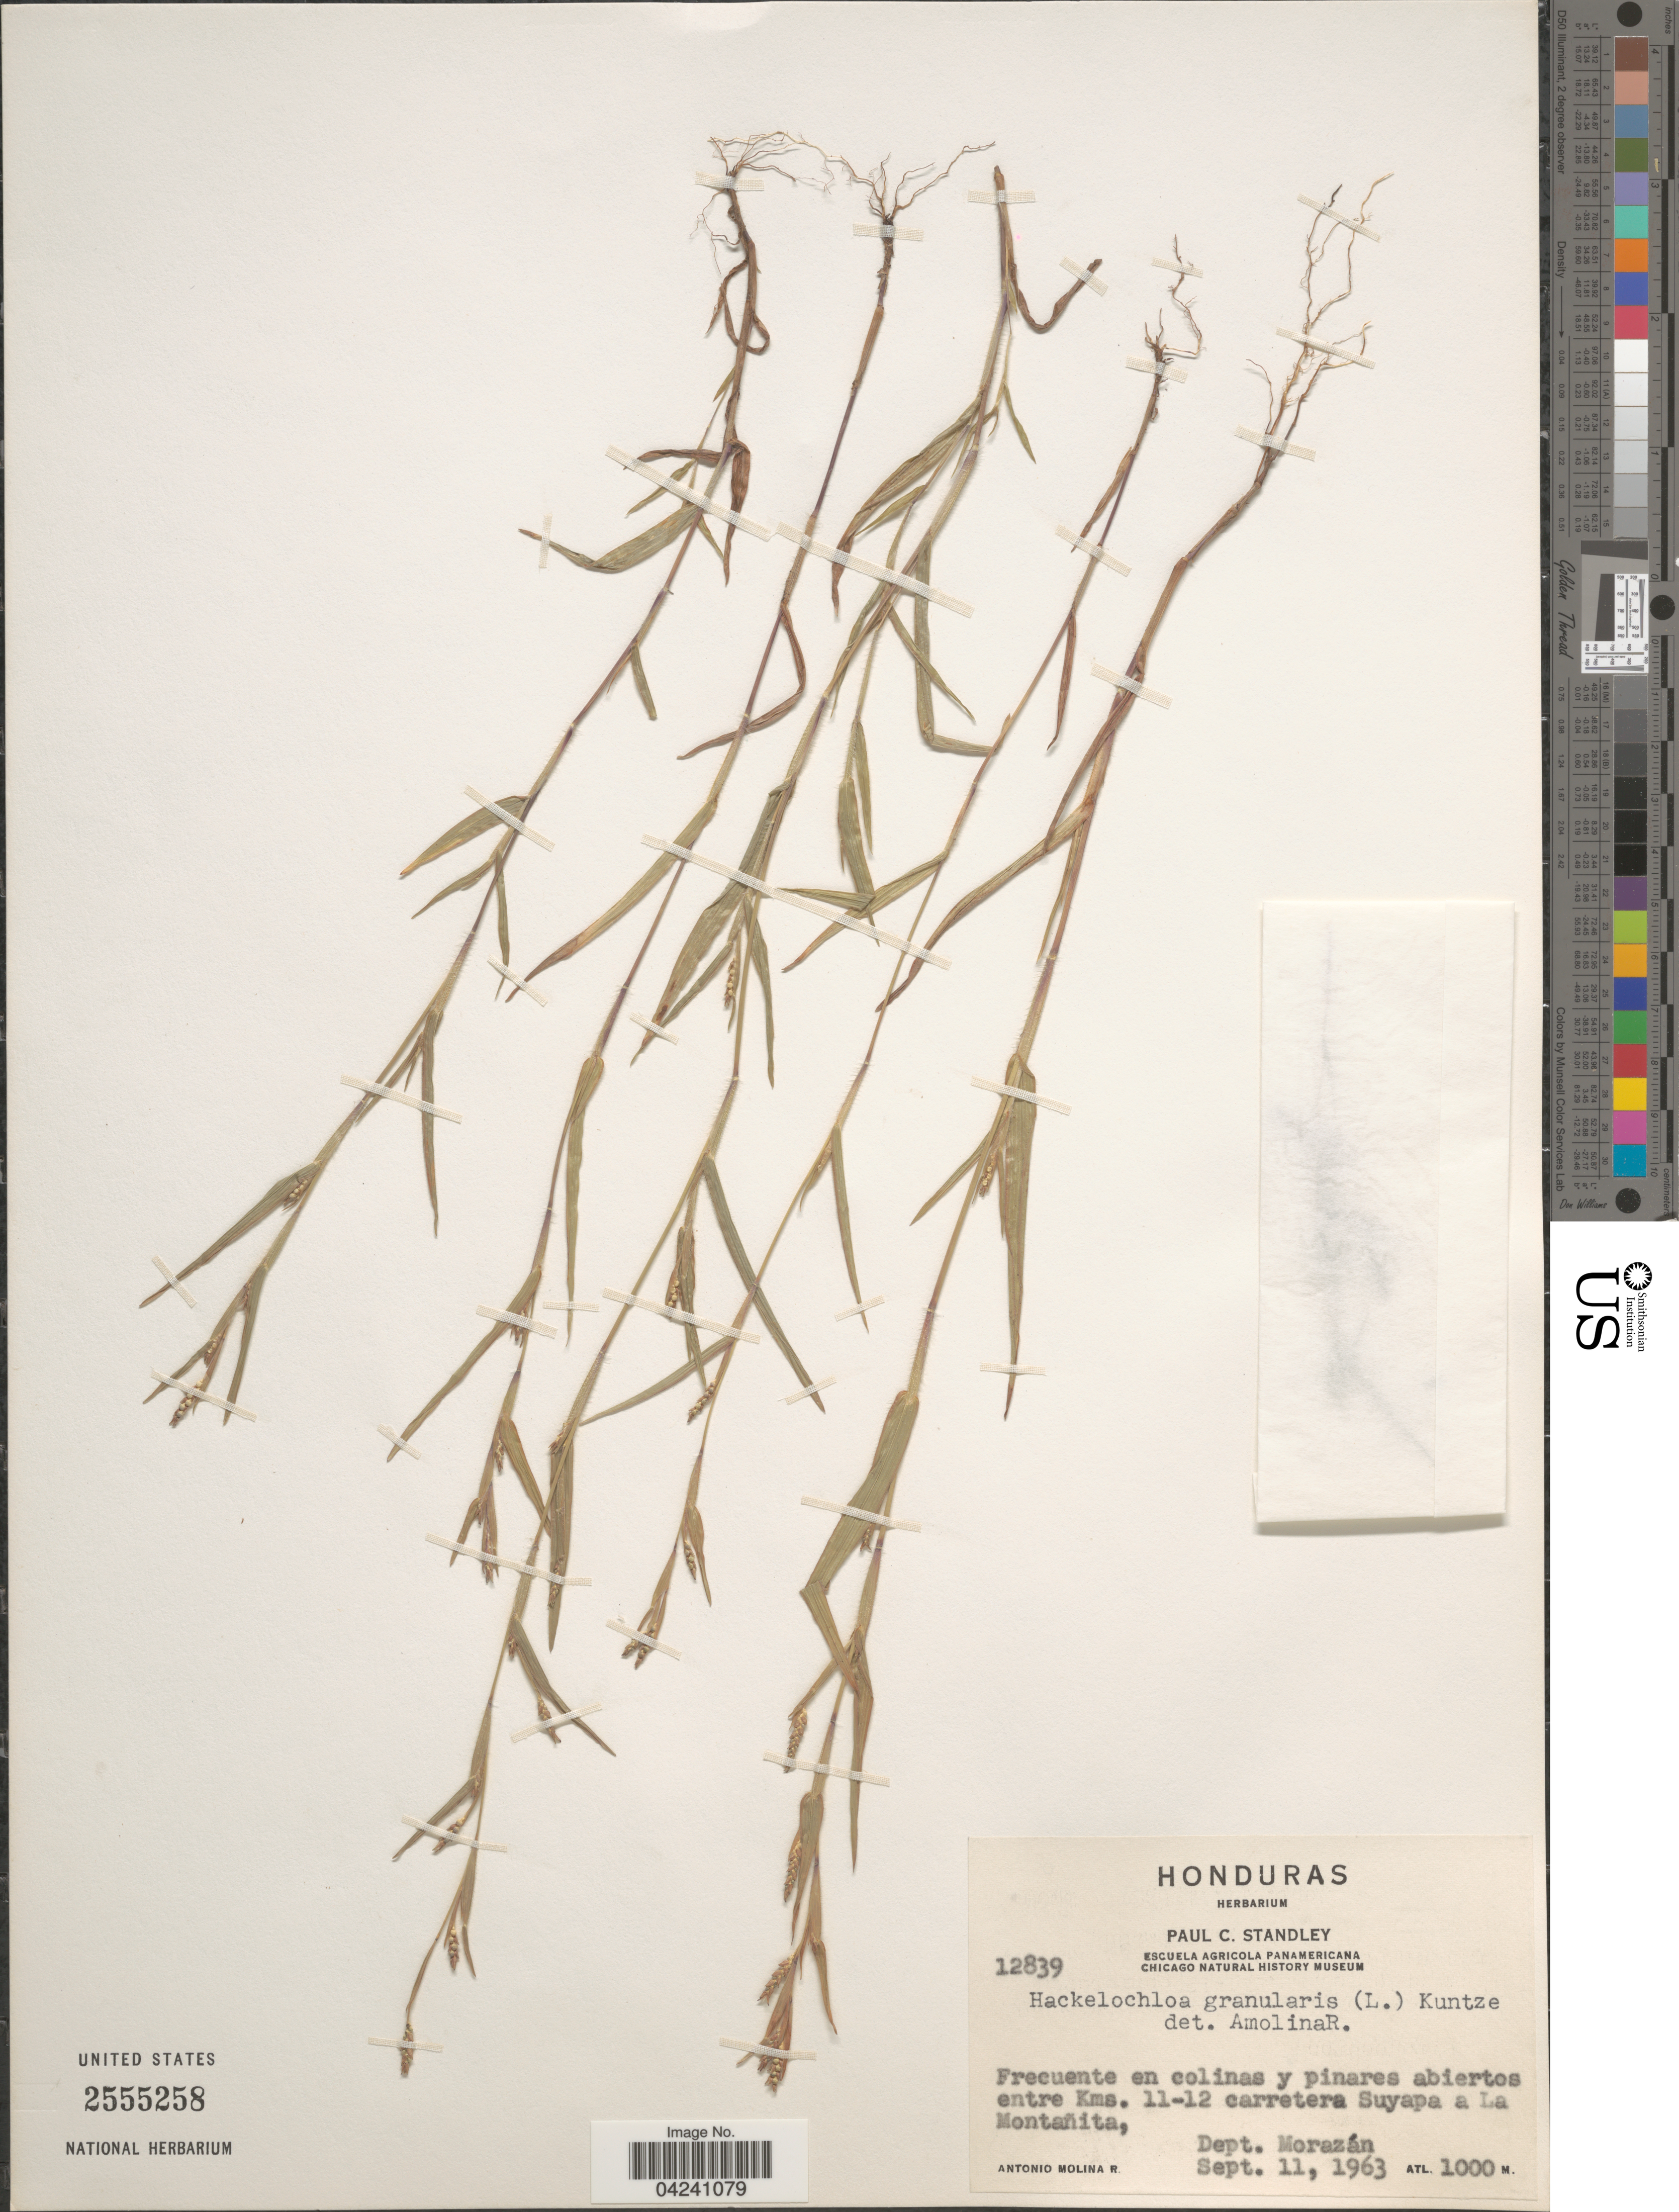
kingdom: Plantae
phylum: Tracheophyta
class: Liliopsida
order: Poales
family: Poaceae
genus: Hackelochloa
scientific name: Hackelochloa granularis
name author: (L.) Kuntze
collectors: A. Molina R.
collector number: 12839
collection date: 1963-09-11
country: Honduras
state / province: Fco. Morazán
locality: Frecuente in colinas y pinares abiertos entre Kms. 11-12 carretera Suyapa a La Montañita, Dept. Morazán.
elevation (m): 1000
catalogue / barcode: US 2555258